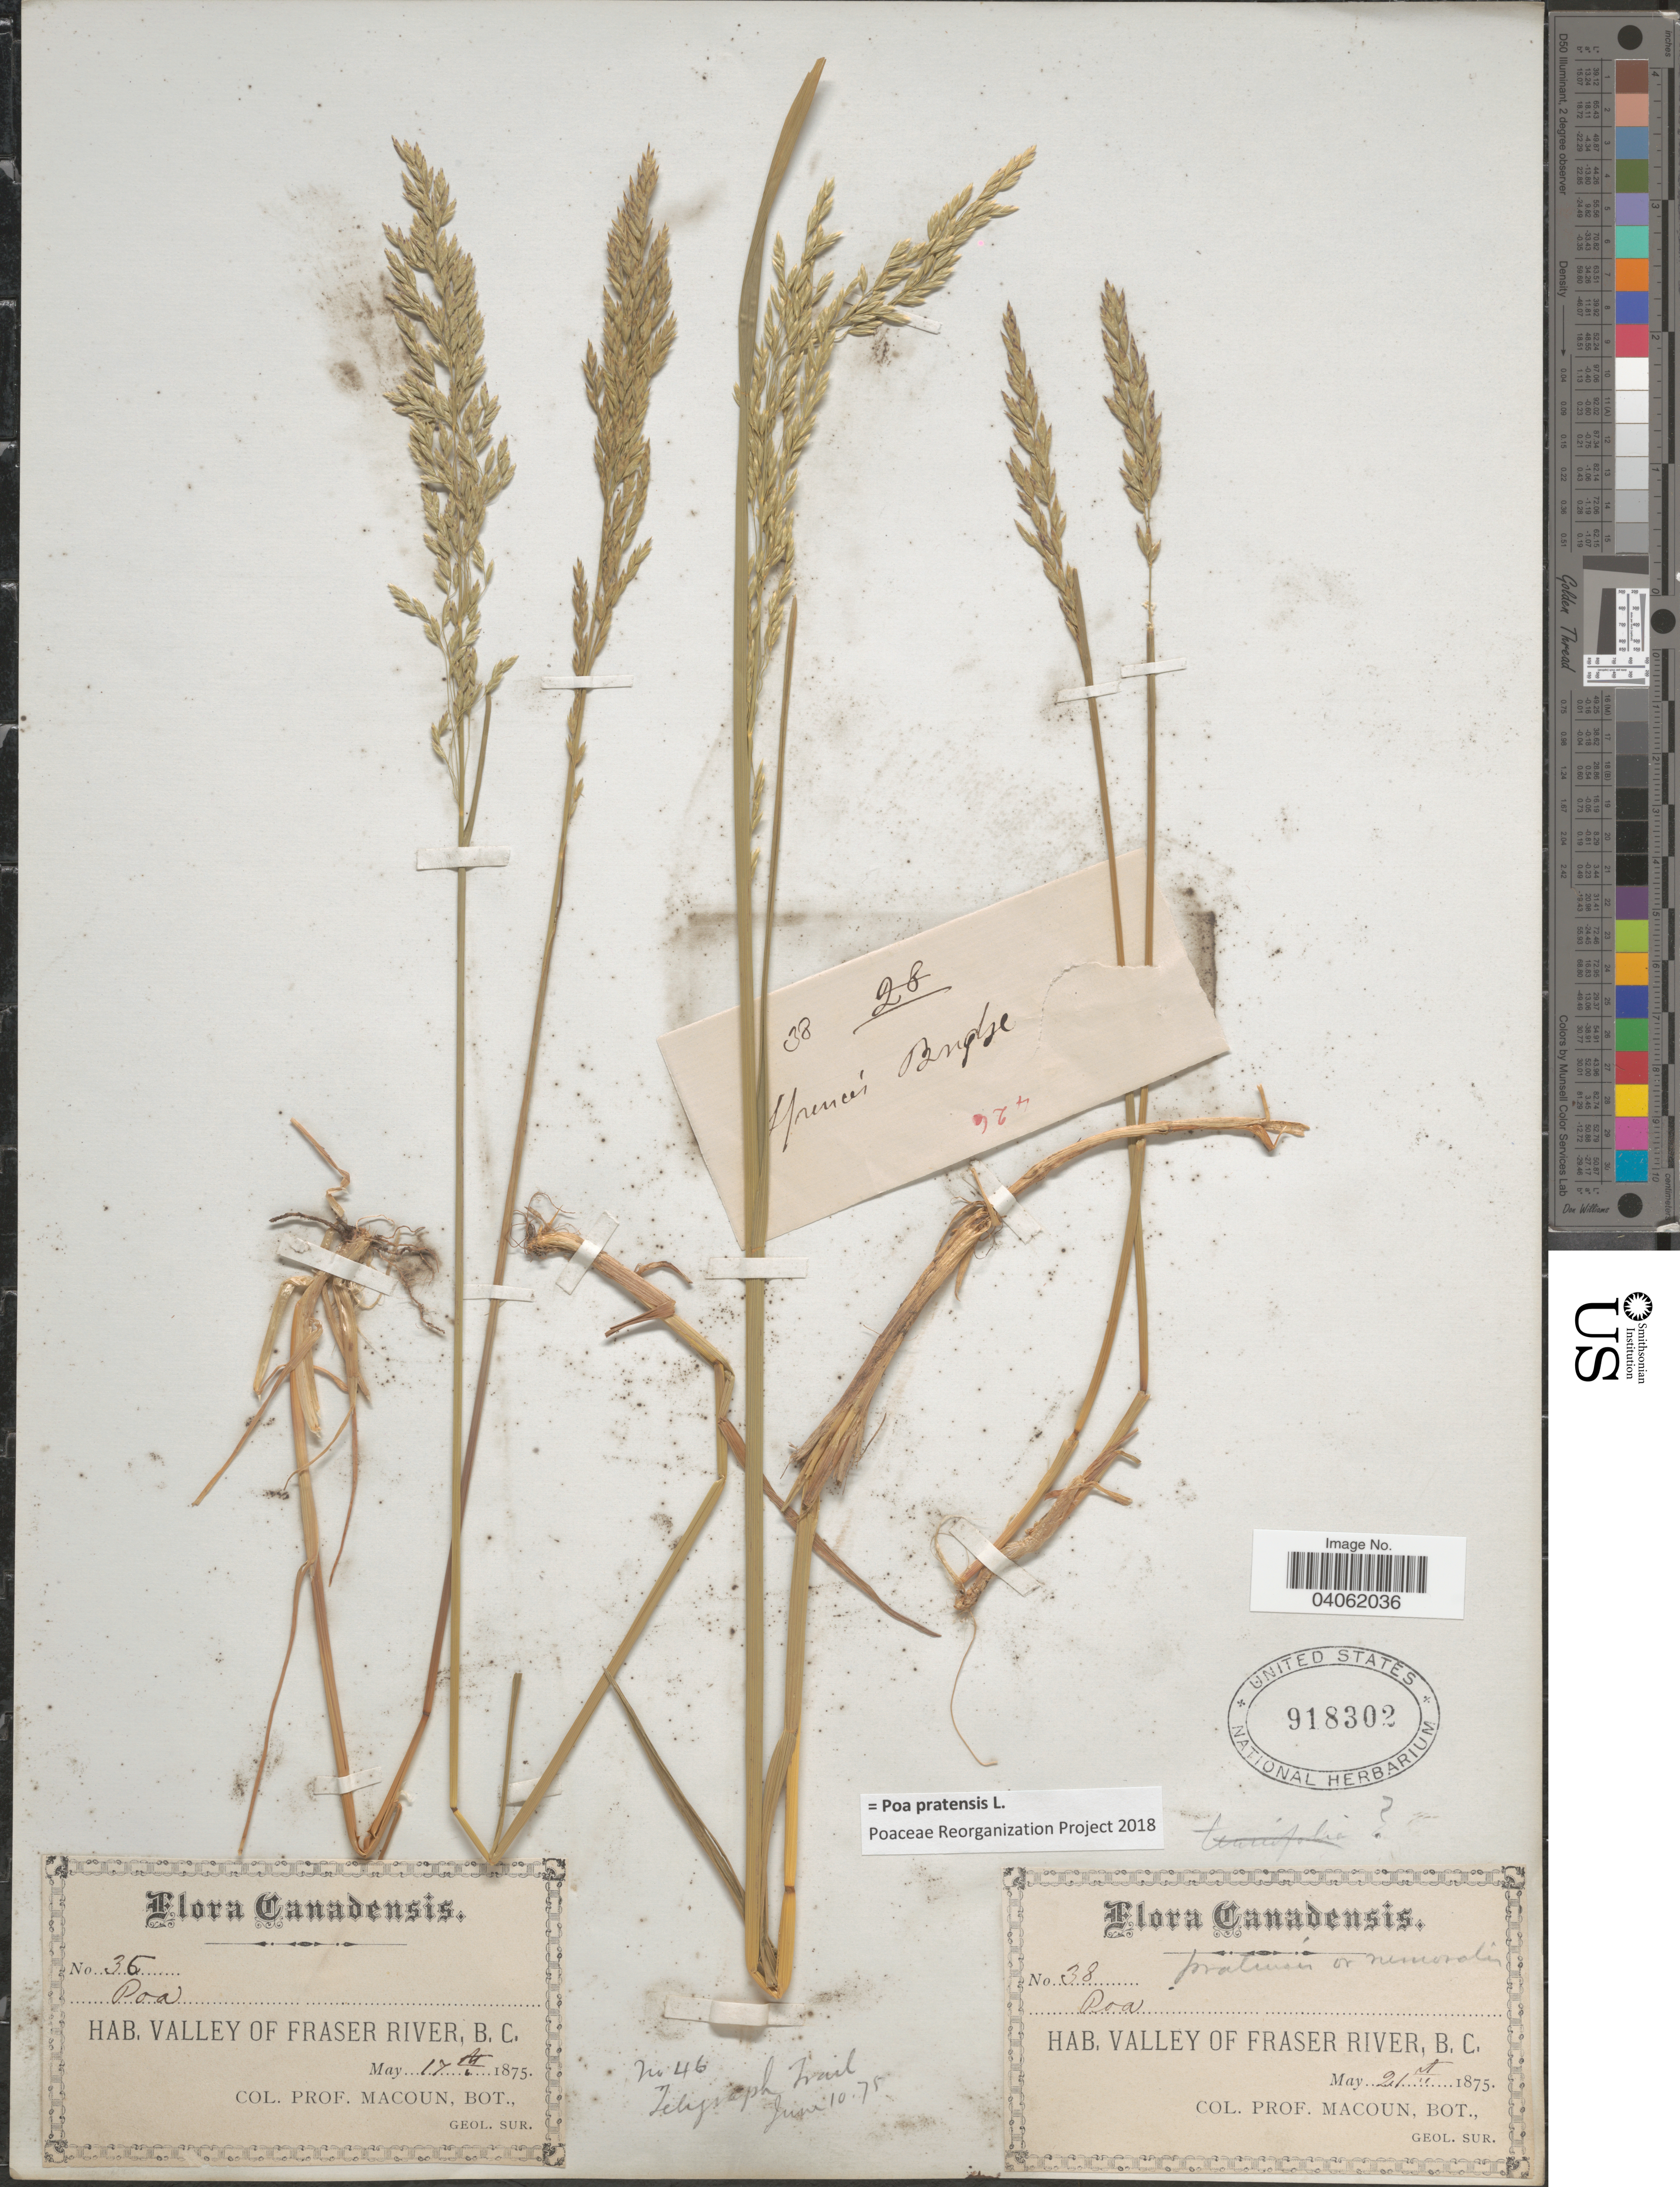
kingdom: Plantae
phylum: Tracheophyta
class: Liliopsida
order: Poales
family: Poaceae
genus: Poa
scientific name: Poa pratensis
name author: L.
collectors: Prof. Macoun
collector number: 38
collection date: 1875-05-21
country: Canada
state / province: British Columbia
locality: Valley of Fraser River.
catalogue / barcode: US 918302